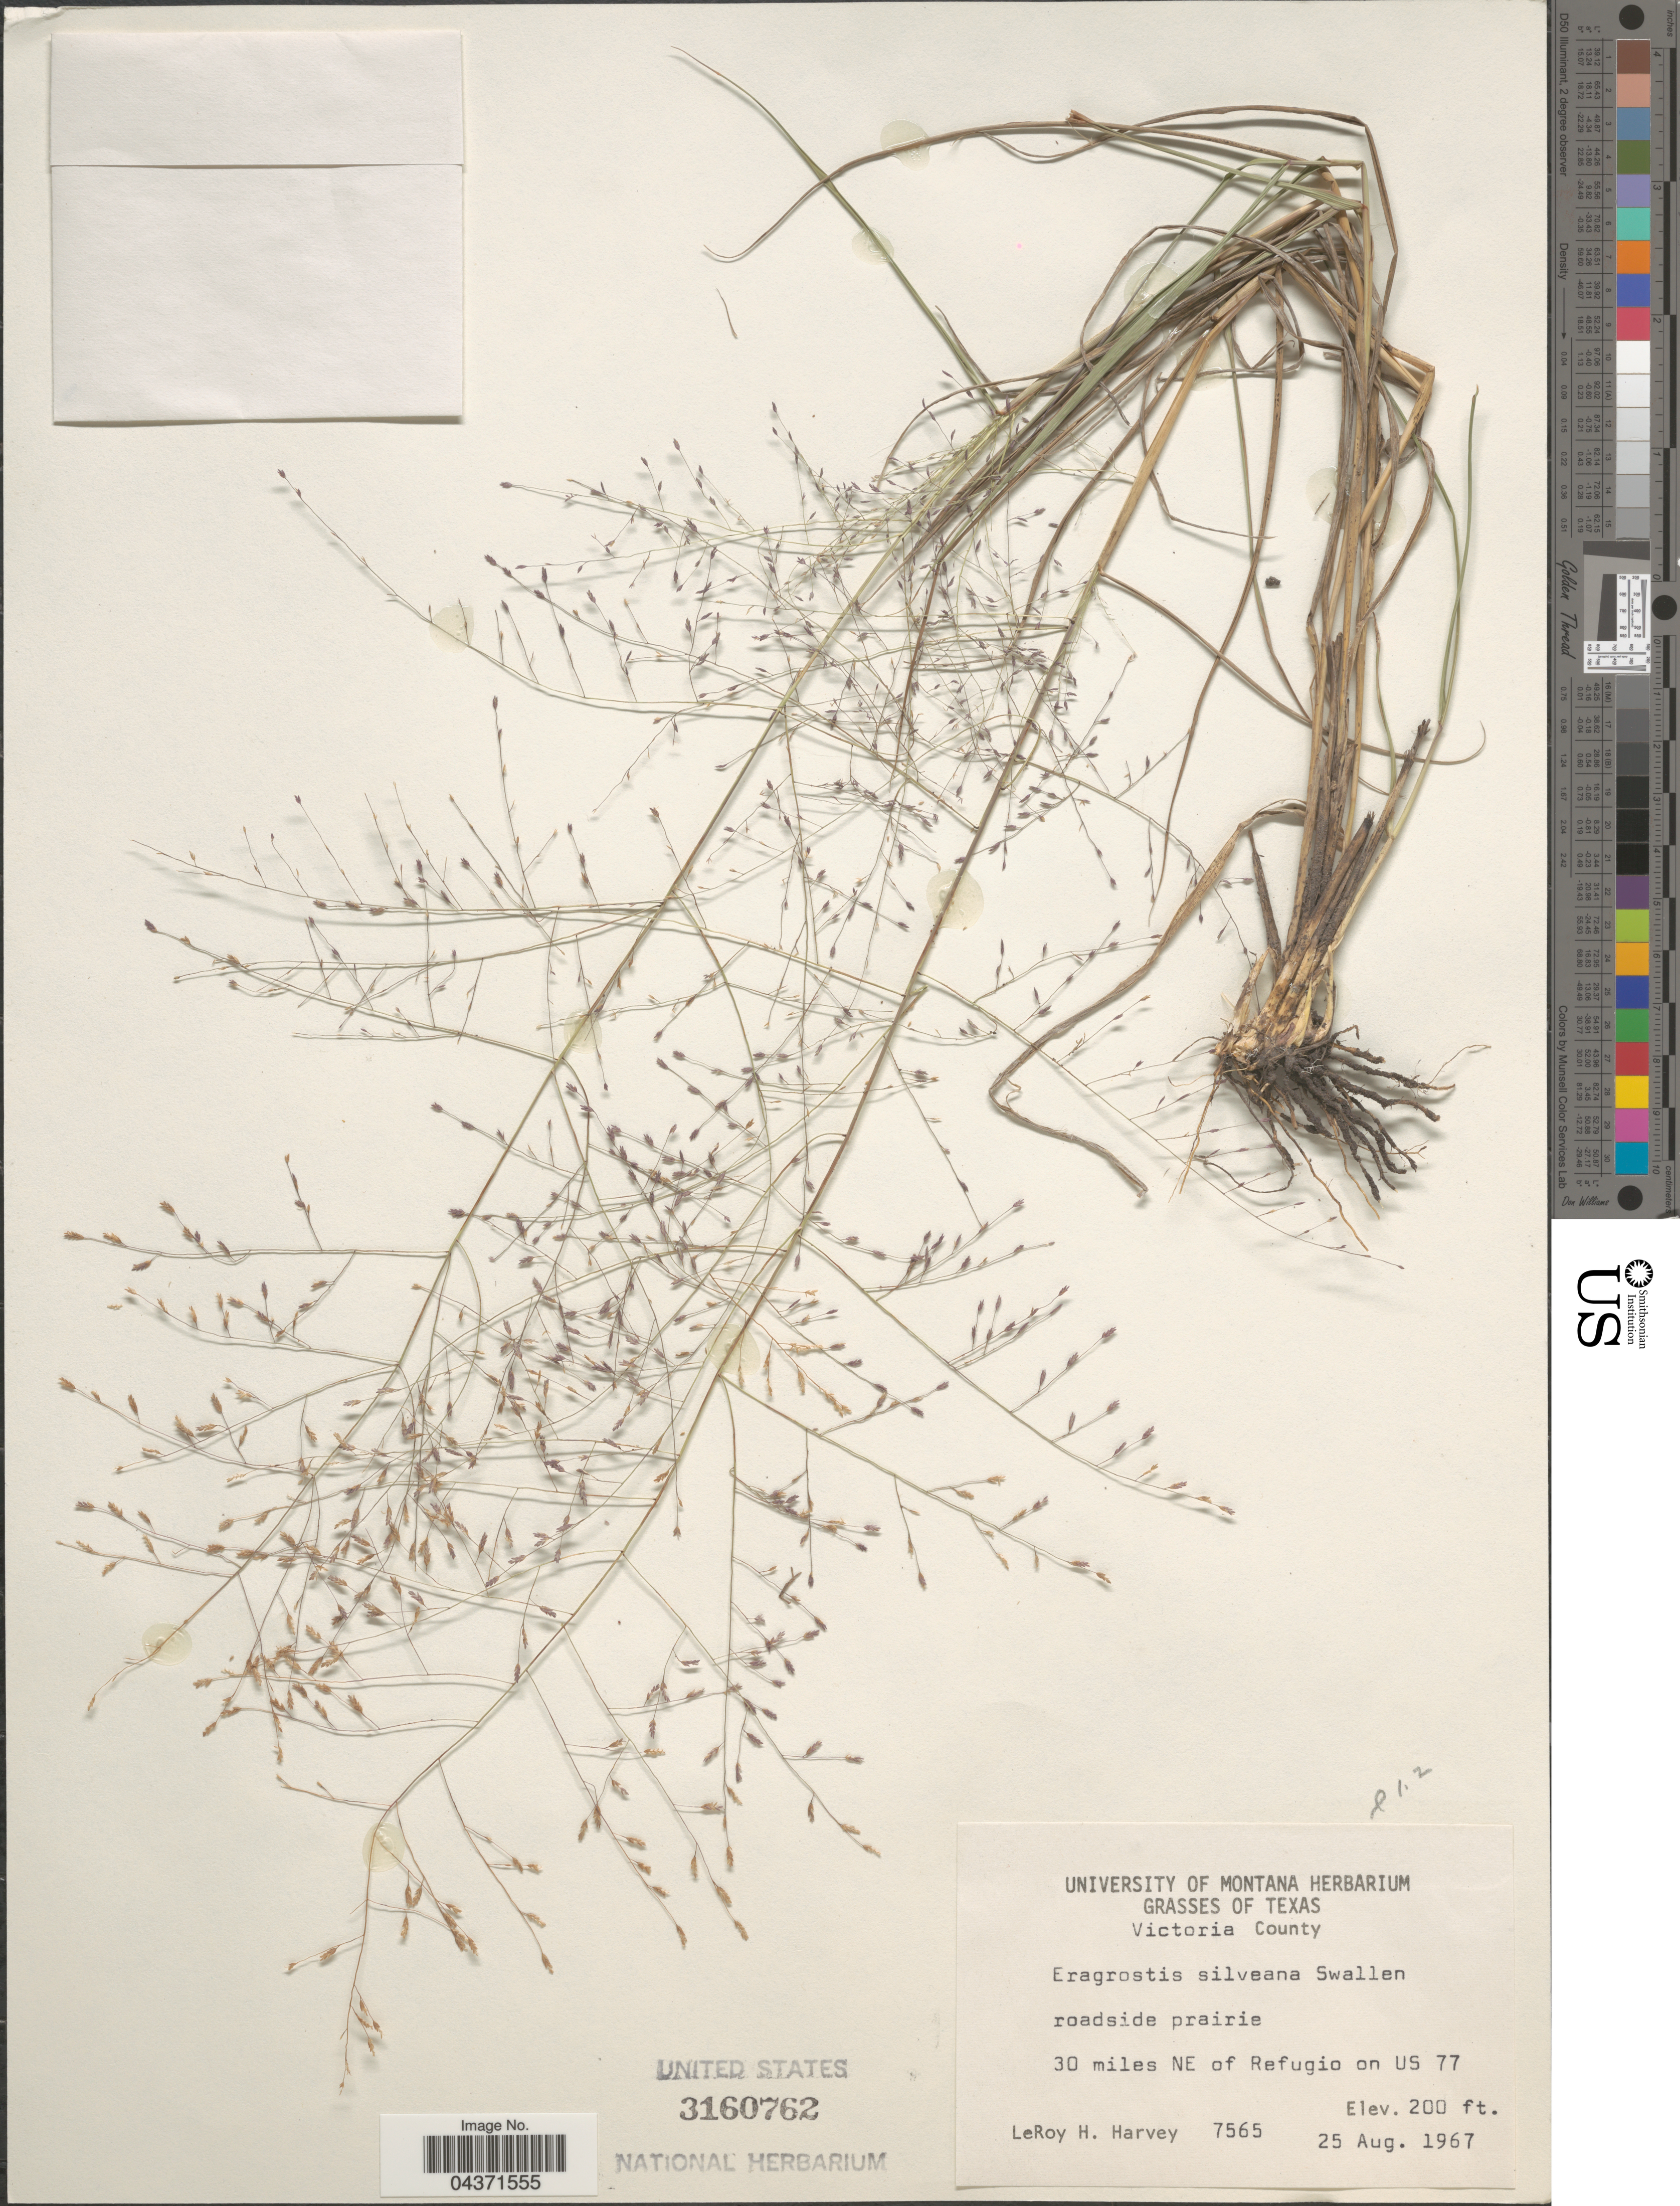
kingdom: Plantae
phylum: Tracheophyta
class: Liliopsida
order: Poales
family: Poaceae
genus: Eragrostis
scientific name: Eragrostis silveana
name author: Swallen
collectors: L. H. Harvey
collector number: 7565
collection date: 1967-08-25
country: United States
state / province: Texas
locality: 30 miles NE of Refugio on US 77.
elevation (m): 61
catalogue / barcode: US 3160762